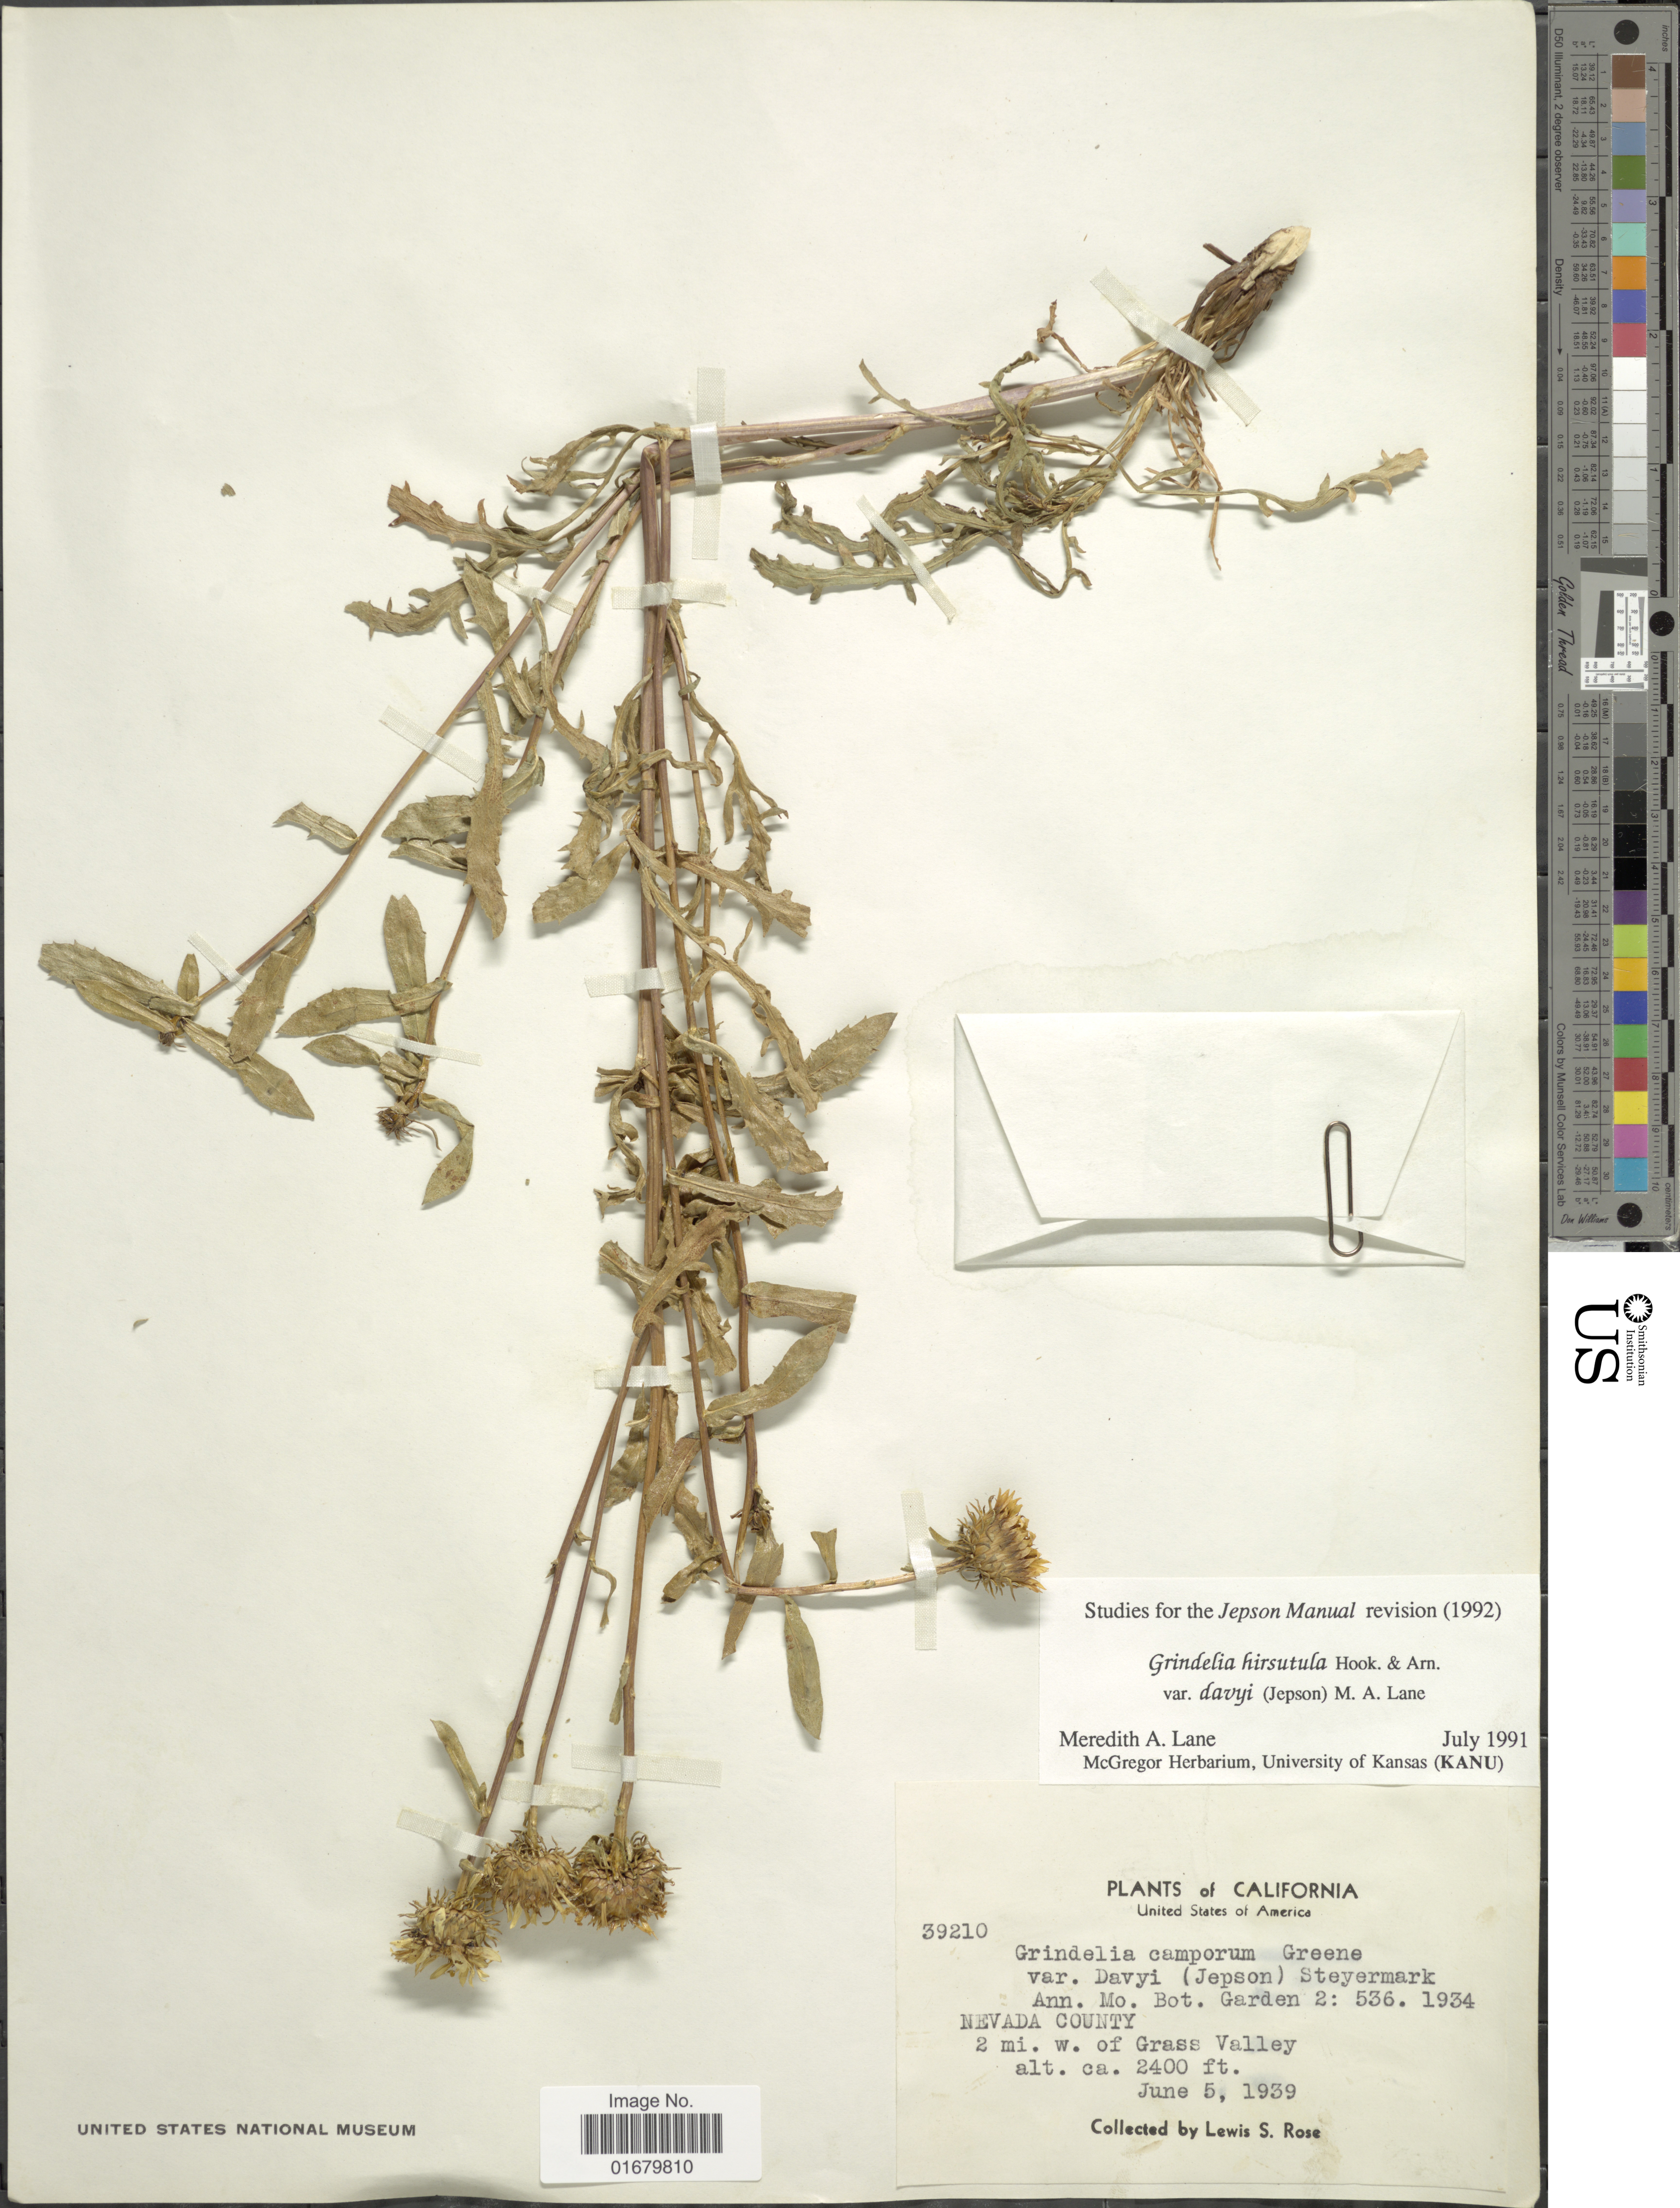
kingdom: Plantae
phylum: Tracheophyta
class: Magnoliopsida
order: Asterales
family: Asteraceae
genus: Grindelia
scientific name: Grindelia hirsutula var. davyi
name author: (Jeps.) M.A. Lane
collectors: L. S. Rose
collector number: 39210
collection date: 1939-06-05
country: United States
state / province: California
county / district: Nevada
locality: Nevada County, 2 mi. w. of Grass Valley.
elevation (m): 732